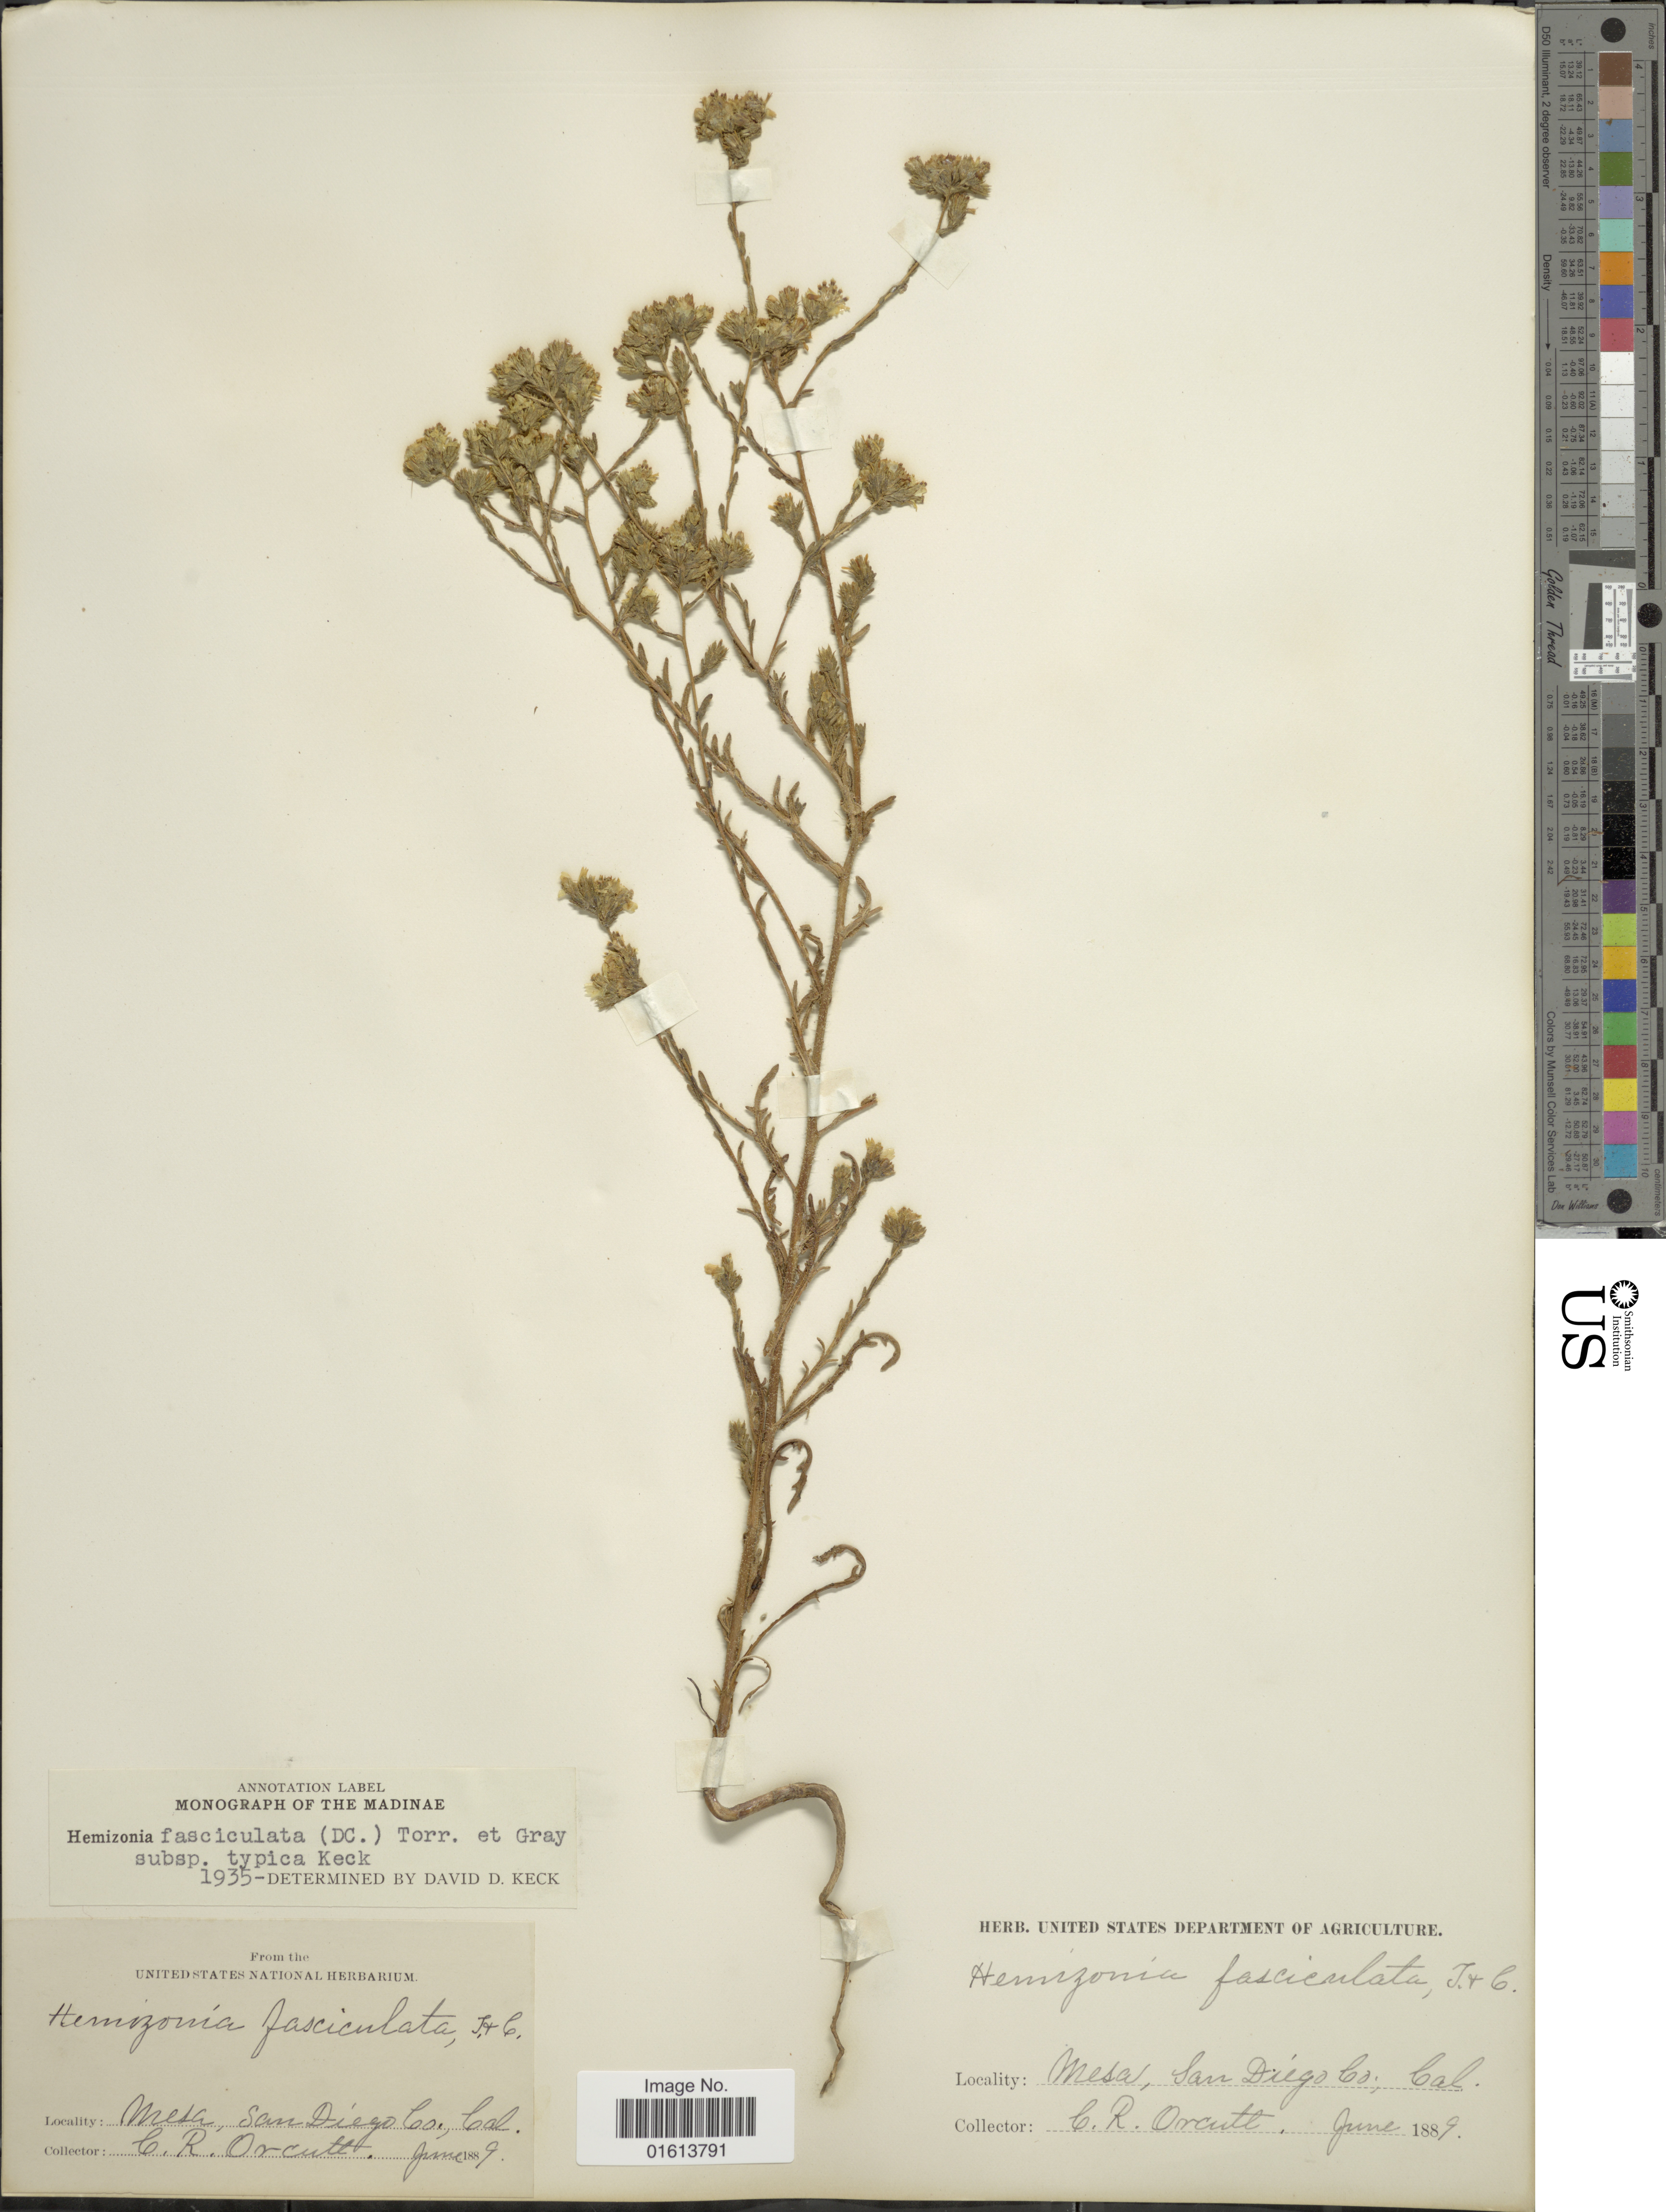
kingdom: Plantae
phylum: Tracheophyta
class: Magnoliopsida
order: Asterales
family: Asteraceae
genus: Deinandra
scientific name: Deinandra fasciculata subsp. fasciculata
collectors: C. R. Orcutt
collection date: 1889-06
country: United States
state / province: California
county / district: San Diego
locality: California. Mesa, San Diego Co.